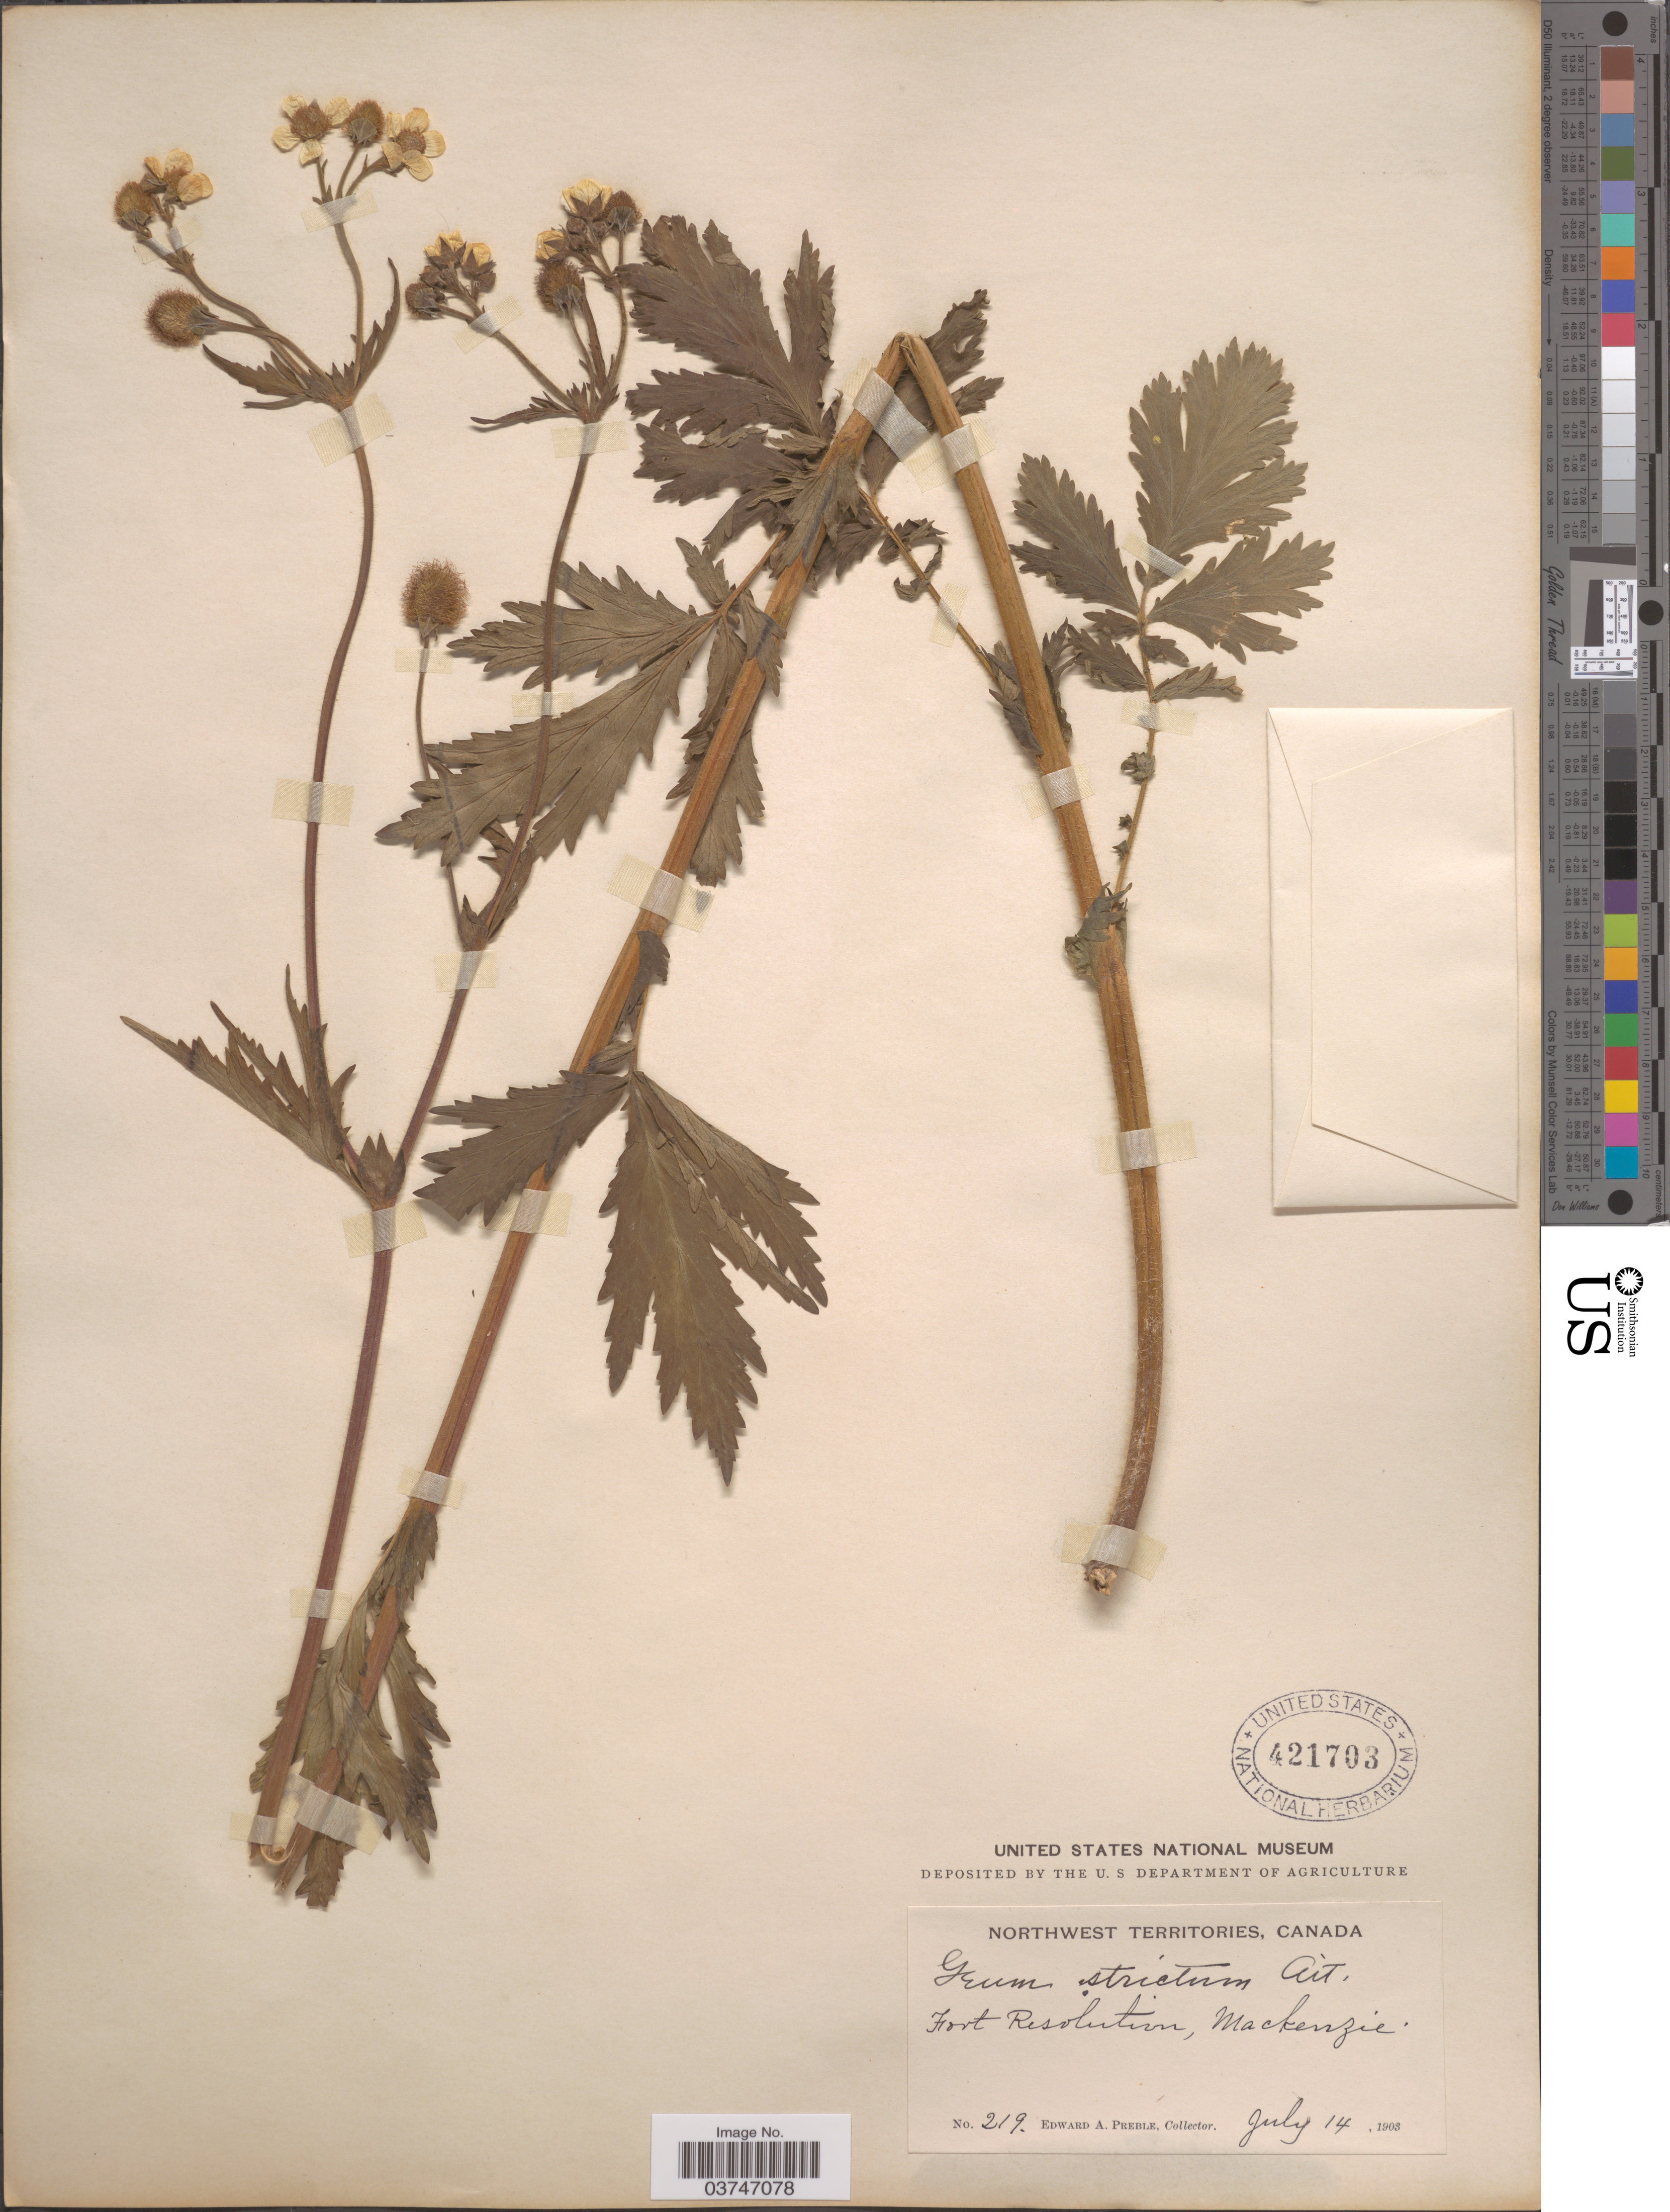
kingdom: Plantae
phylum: Tracheophyta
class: Magnoliopsida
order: Rosales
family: Rosaceae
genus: Geum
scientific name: Geum aleppicum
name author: Jacq.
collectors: E. Preble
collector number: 219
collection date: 1903-07-14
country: Canada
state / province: Northwest Territories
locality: Fort Resolution, Mackenzie.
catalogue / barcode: US 421703